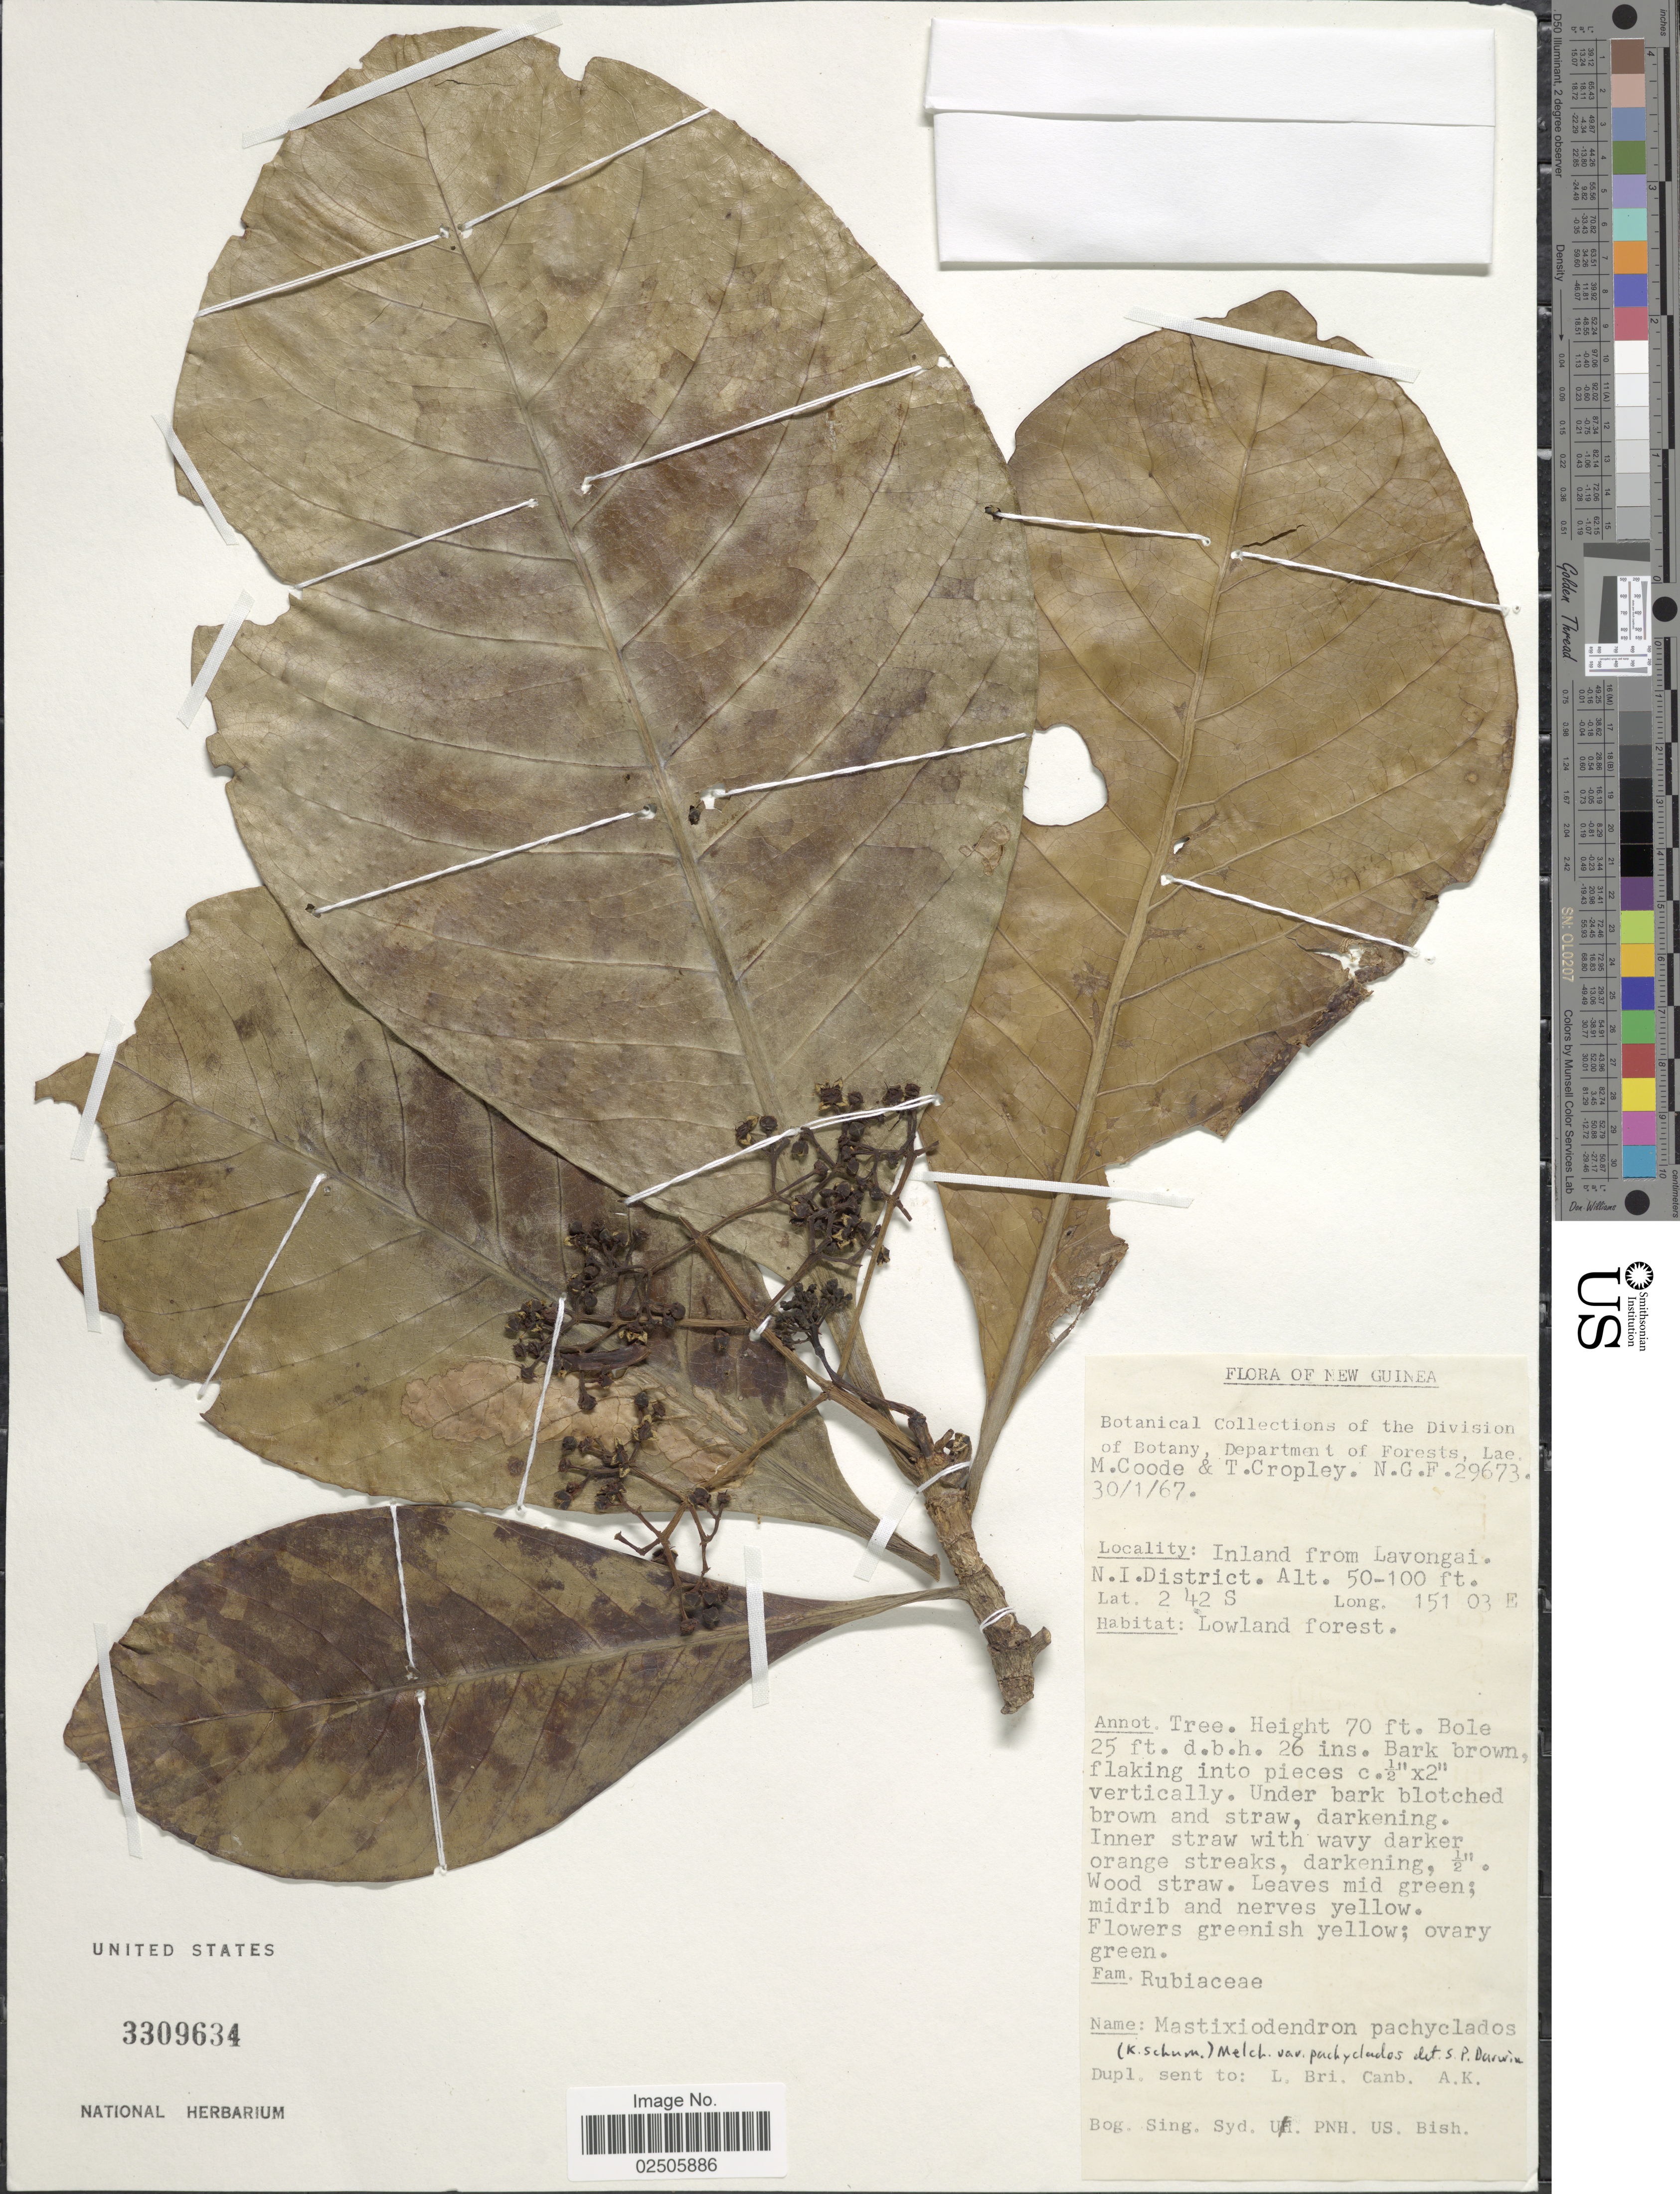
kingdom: Plantae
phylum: Tracheophyta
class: Magnoliopsida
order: Gentianales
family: Rubiaceae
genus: Mastixiodendron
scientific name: Mastixiodendron pachyclados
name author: Melch.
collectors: M. Coode & T. Cropley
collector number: NGF29673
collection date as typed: Transcribed d/m/y: 30/1/67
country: Papua New Guinea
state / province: New Ireland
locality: New Guinea, Inland from Lavongai. N.I. District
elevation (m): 15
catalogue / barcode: US 3309634